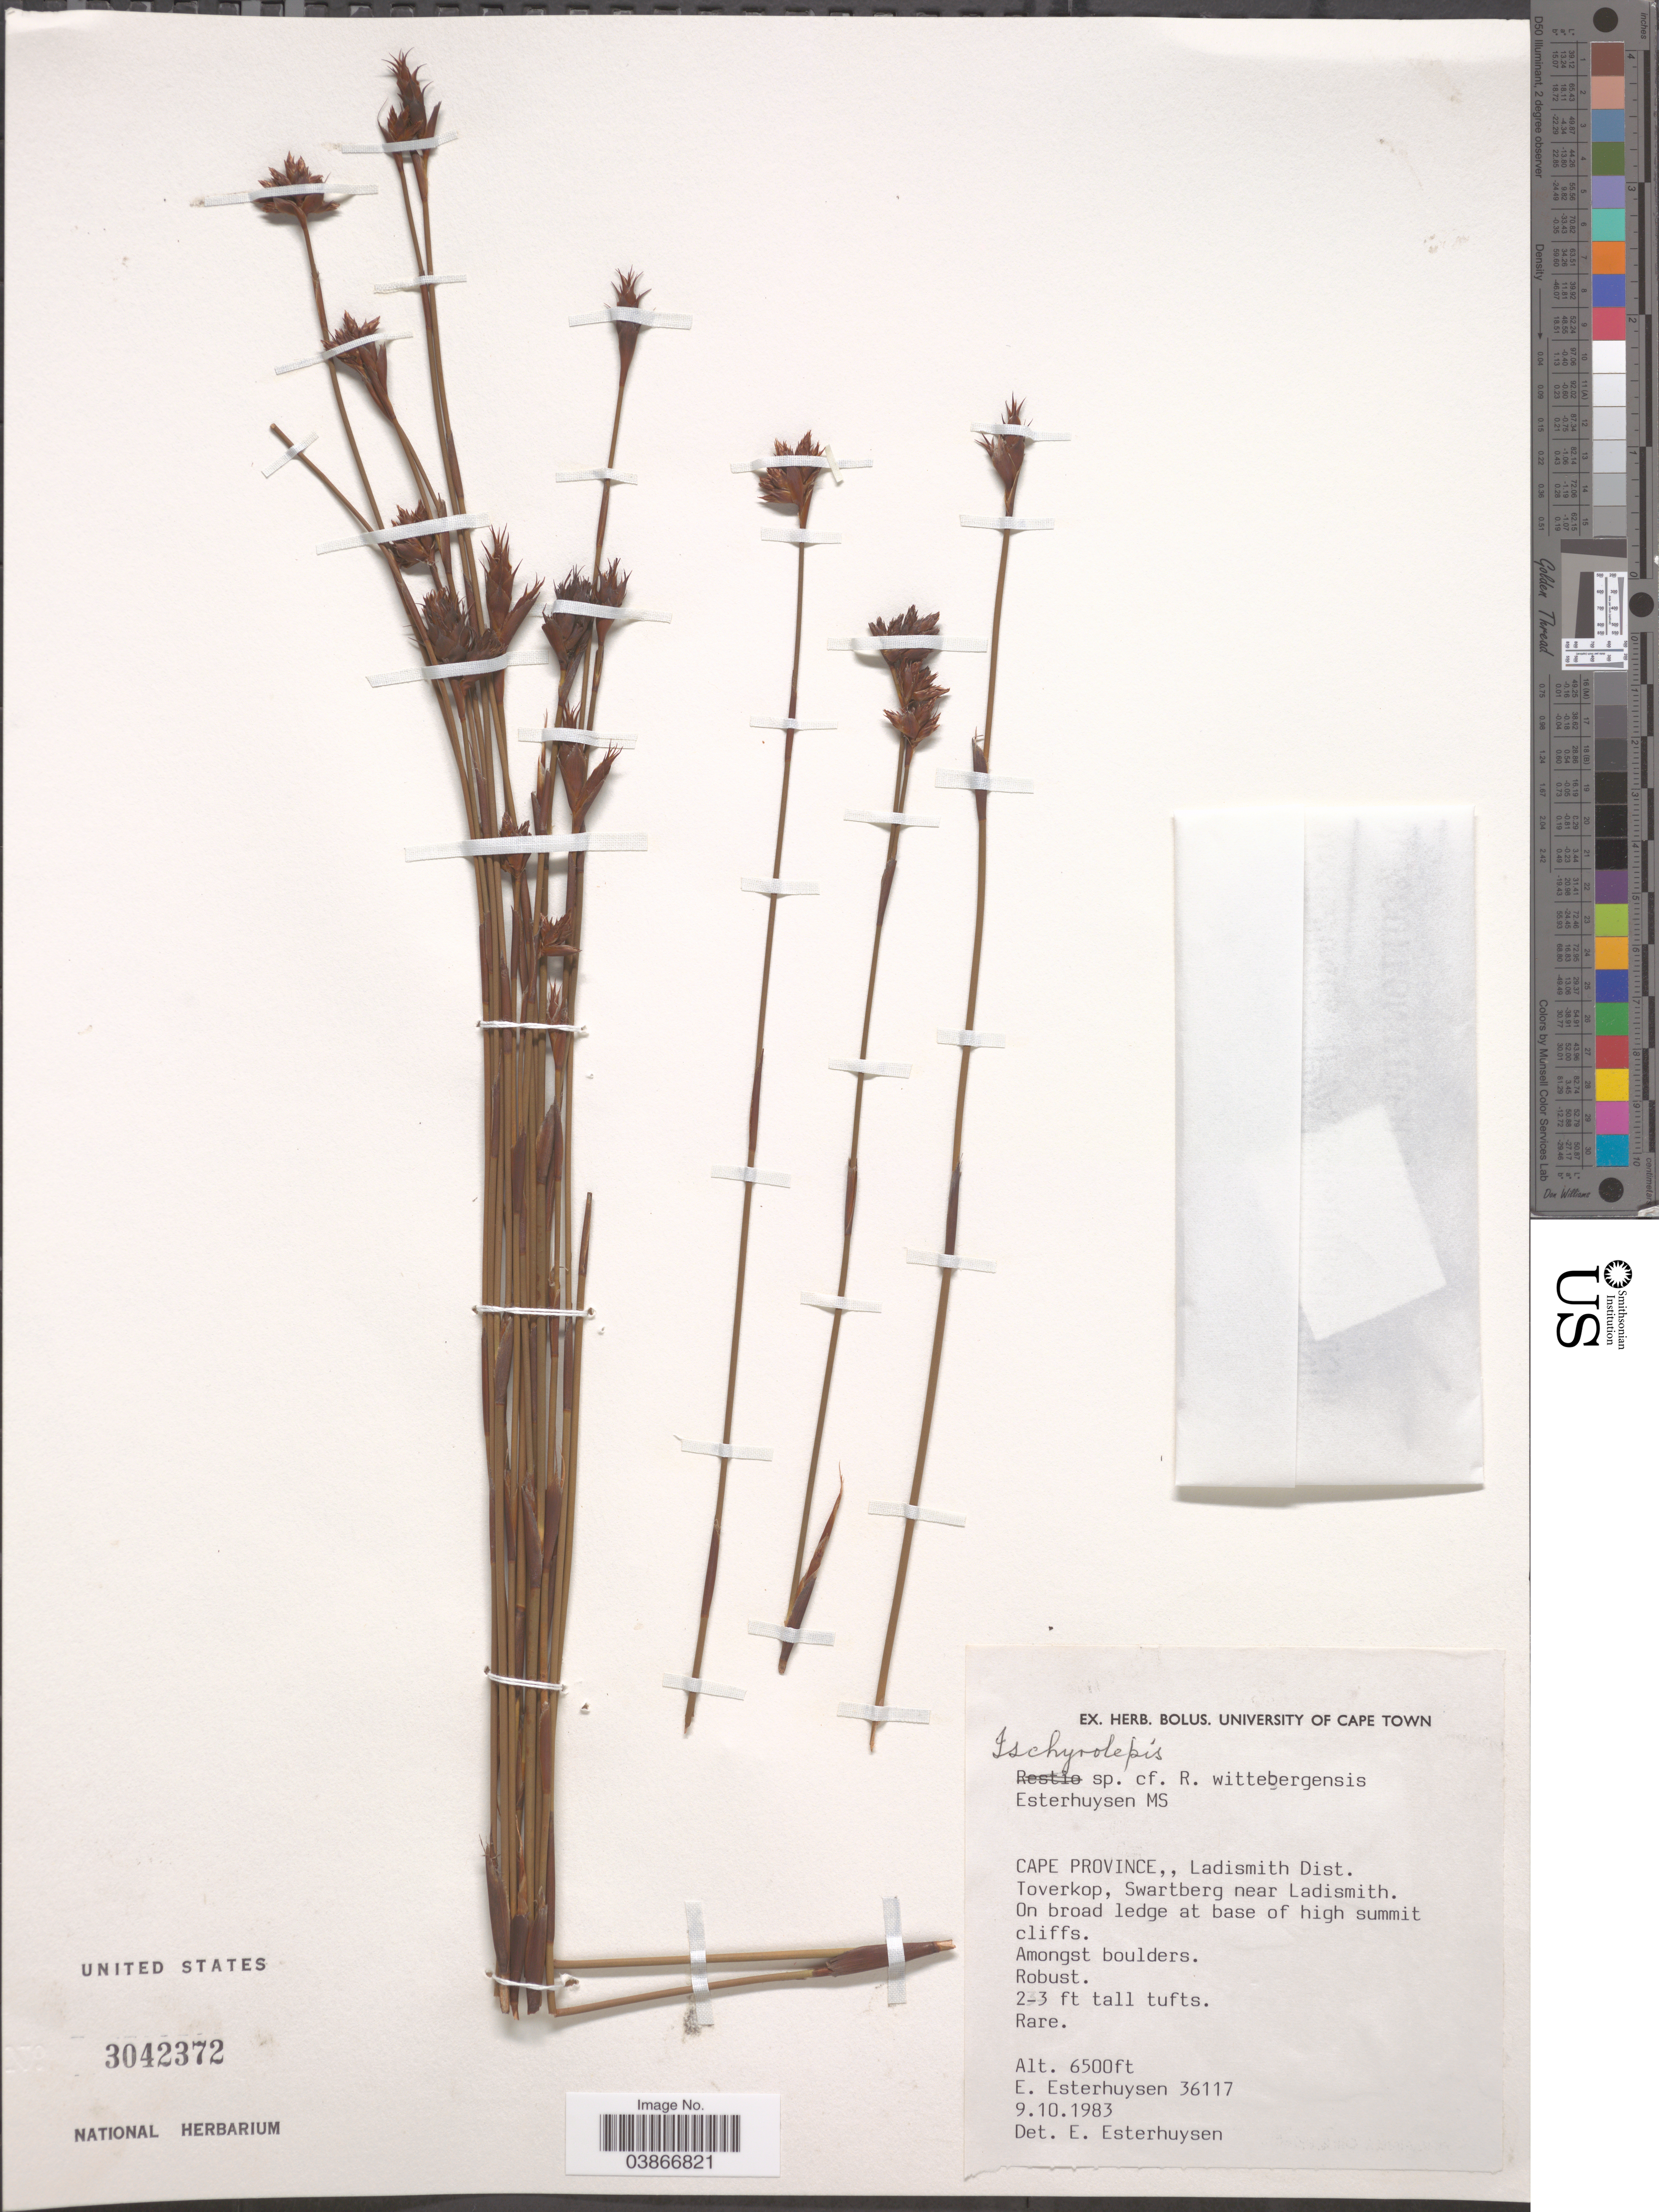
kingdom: Plantae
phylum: Tracheophyta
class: Liliopsida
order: Poales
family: Restionaceae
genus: Restio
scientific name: Restio wittebergensis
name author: (Esterh.) H.P. Linder & C.R. Hardy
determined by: Strong, Mark T., (BOT), Smithsonian Institution - National Museum of Natural History (UNITED STATES)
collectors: E. E. Esterhuysen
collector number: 36117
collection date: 1983-10-09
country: South Africa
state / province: Western Cape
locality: Ladismith Dist. Toverkop, Swartberg near Ladismith.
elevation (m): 1981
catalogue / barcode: US 3042372